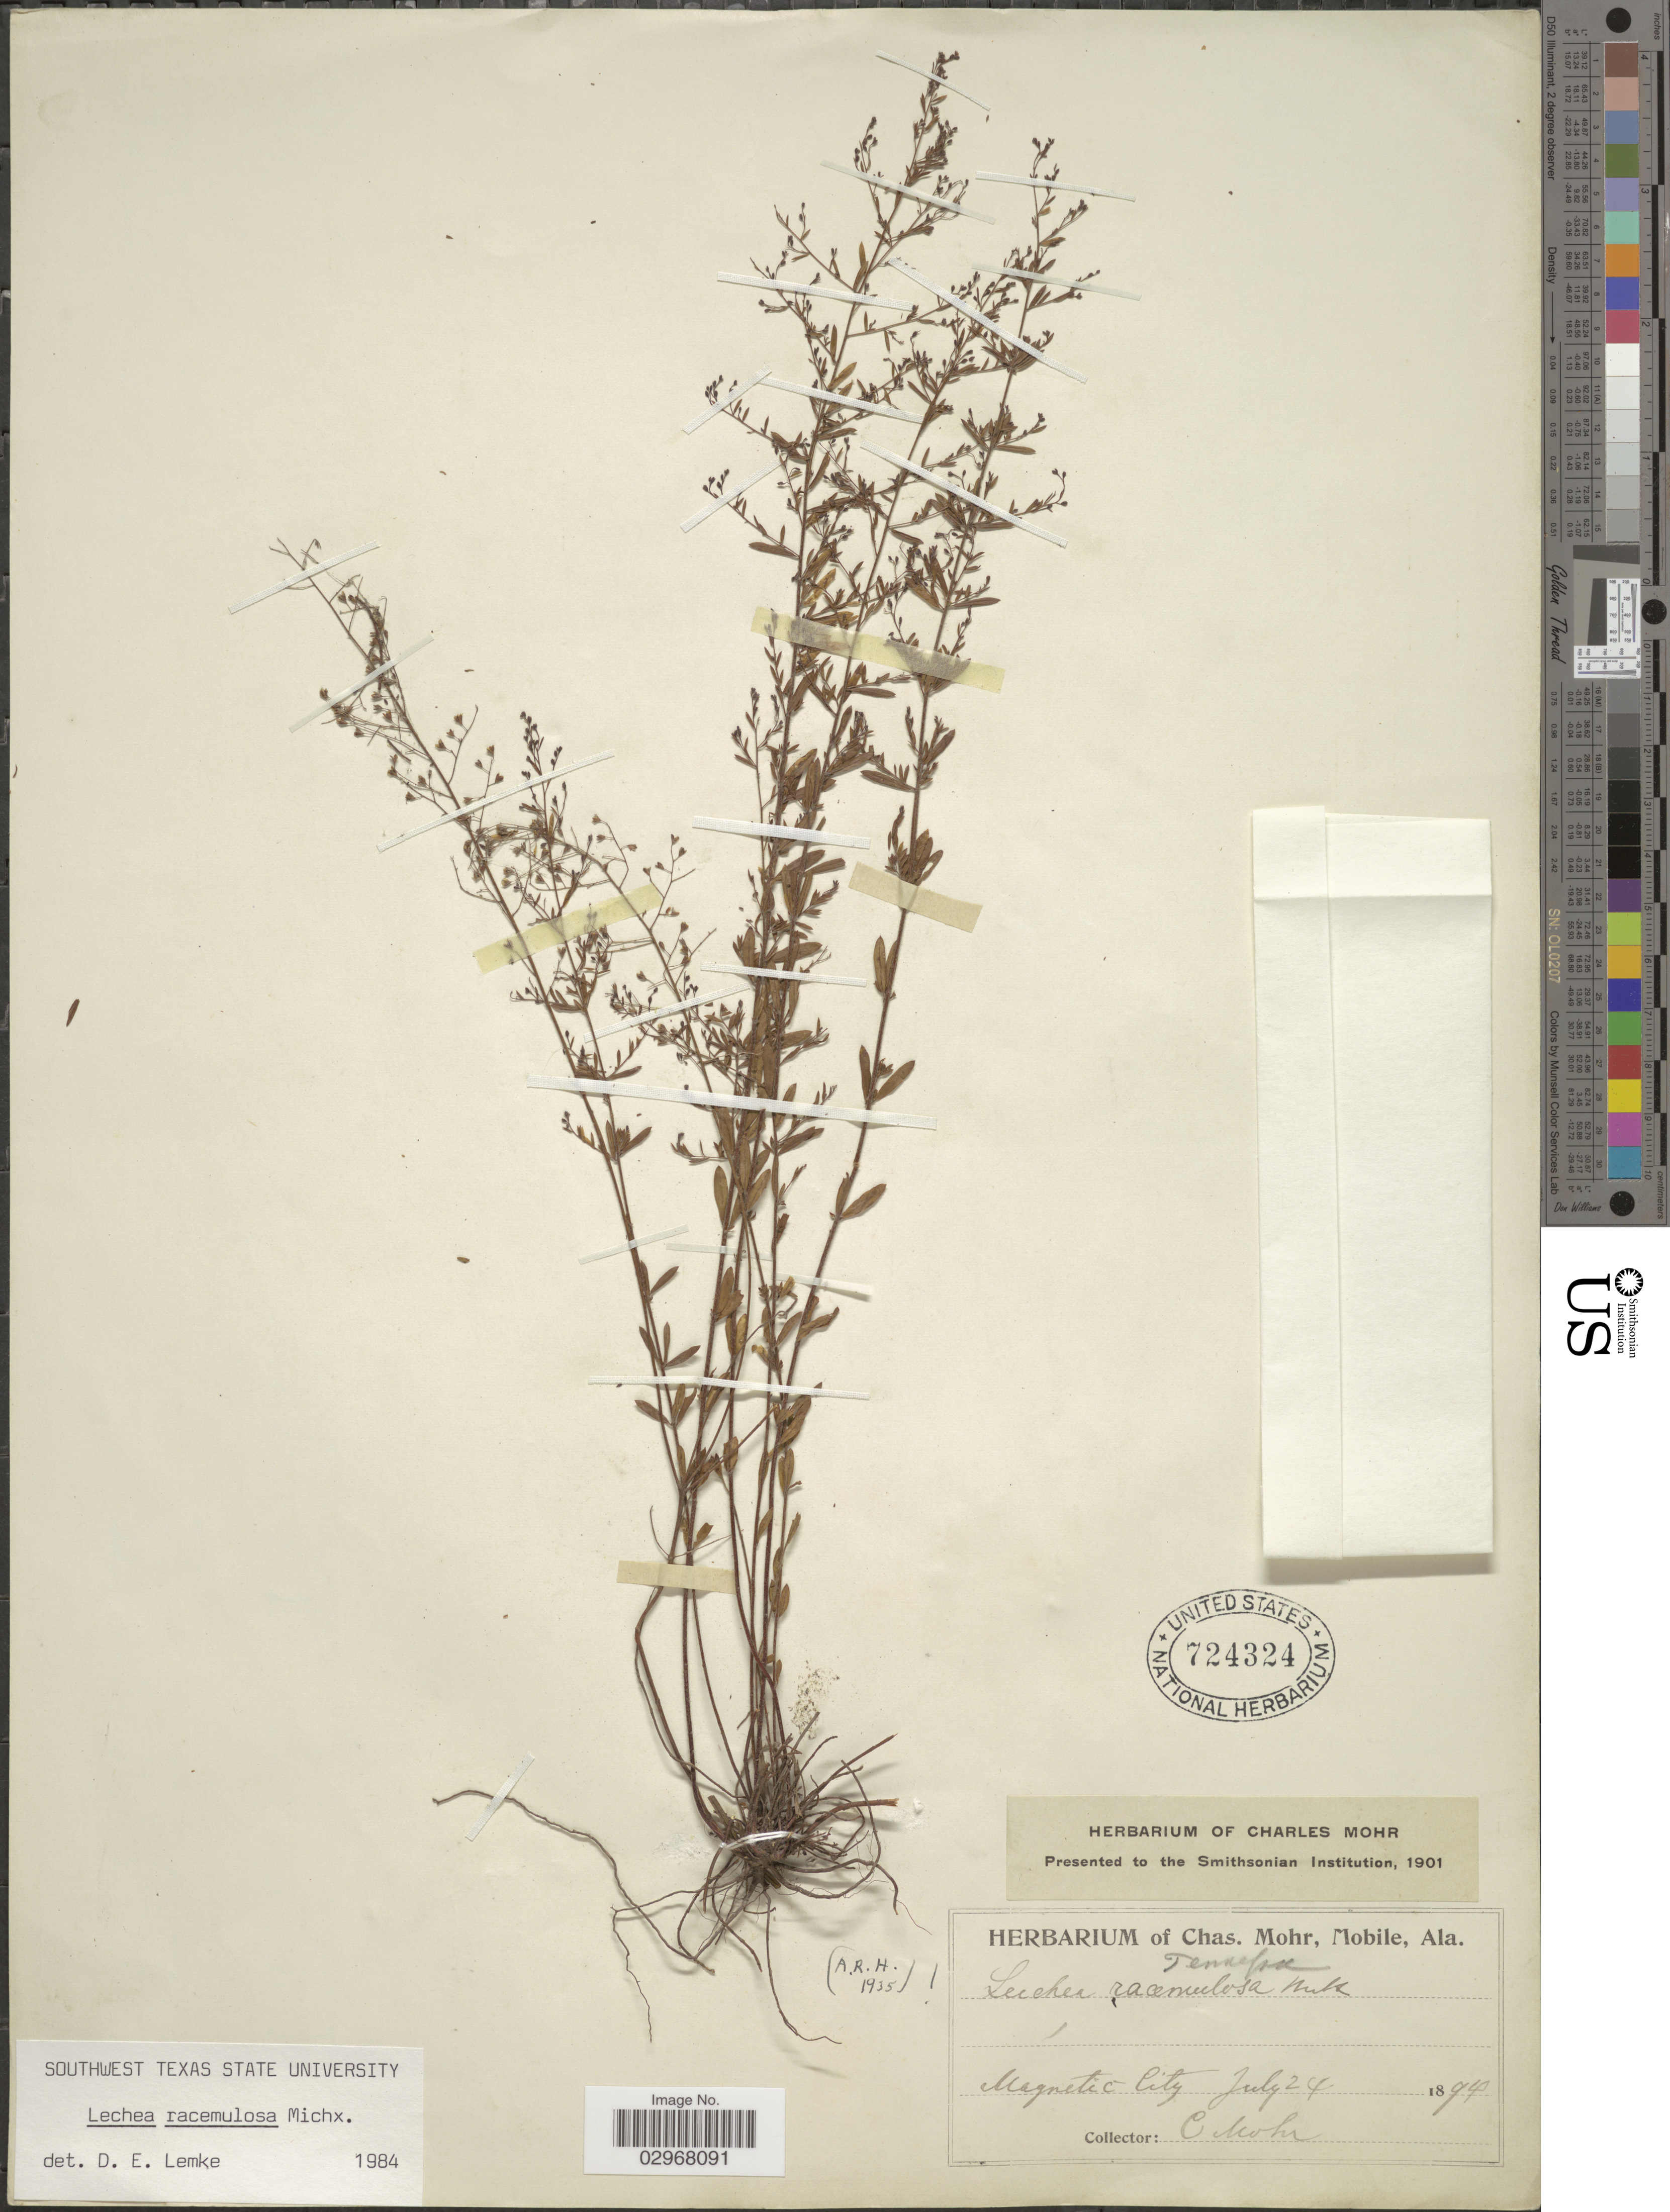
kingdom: Plantae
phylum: Tracheophyta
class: Magnoliopsida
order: Malvales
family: Cistaceae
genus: Lechea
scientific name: Lechea racemulosa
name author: Michx.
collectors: C. T. Mohr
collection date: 1894-07-24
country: United States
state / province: Alabama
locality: Magnetic City.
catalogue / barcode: US 724324